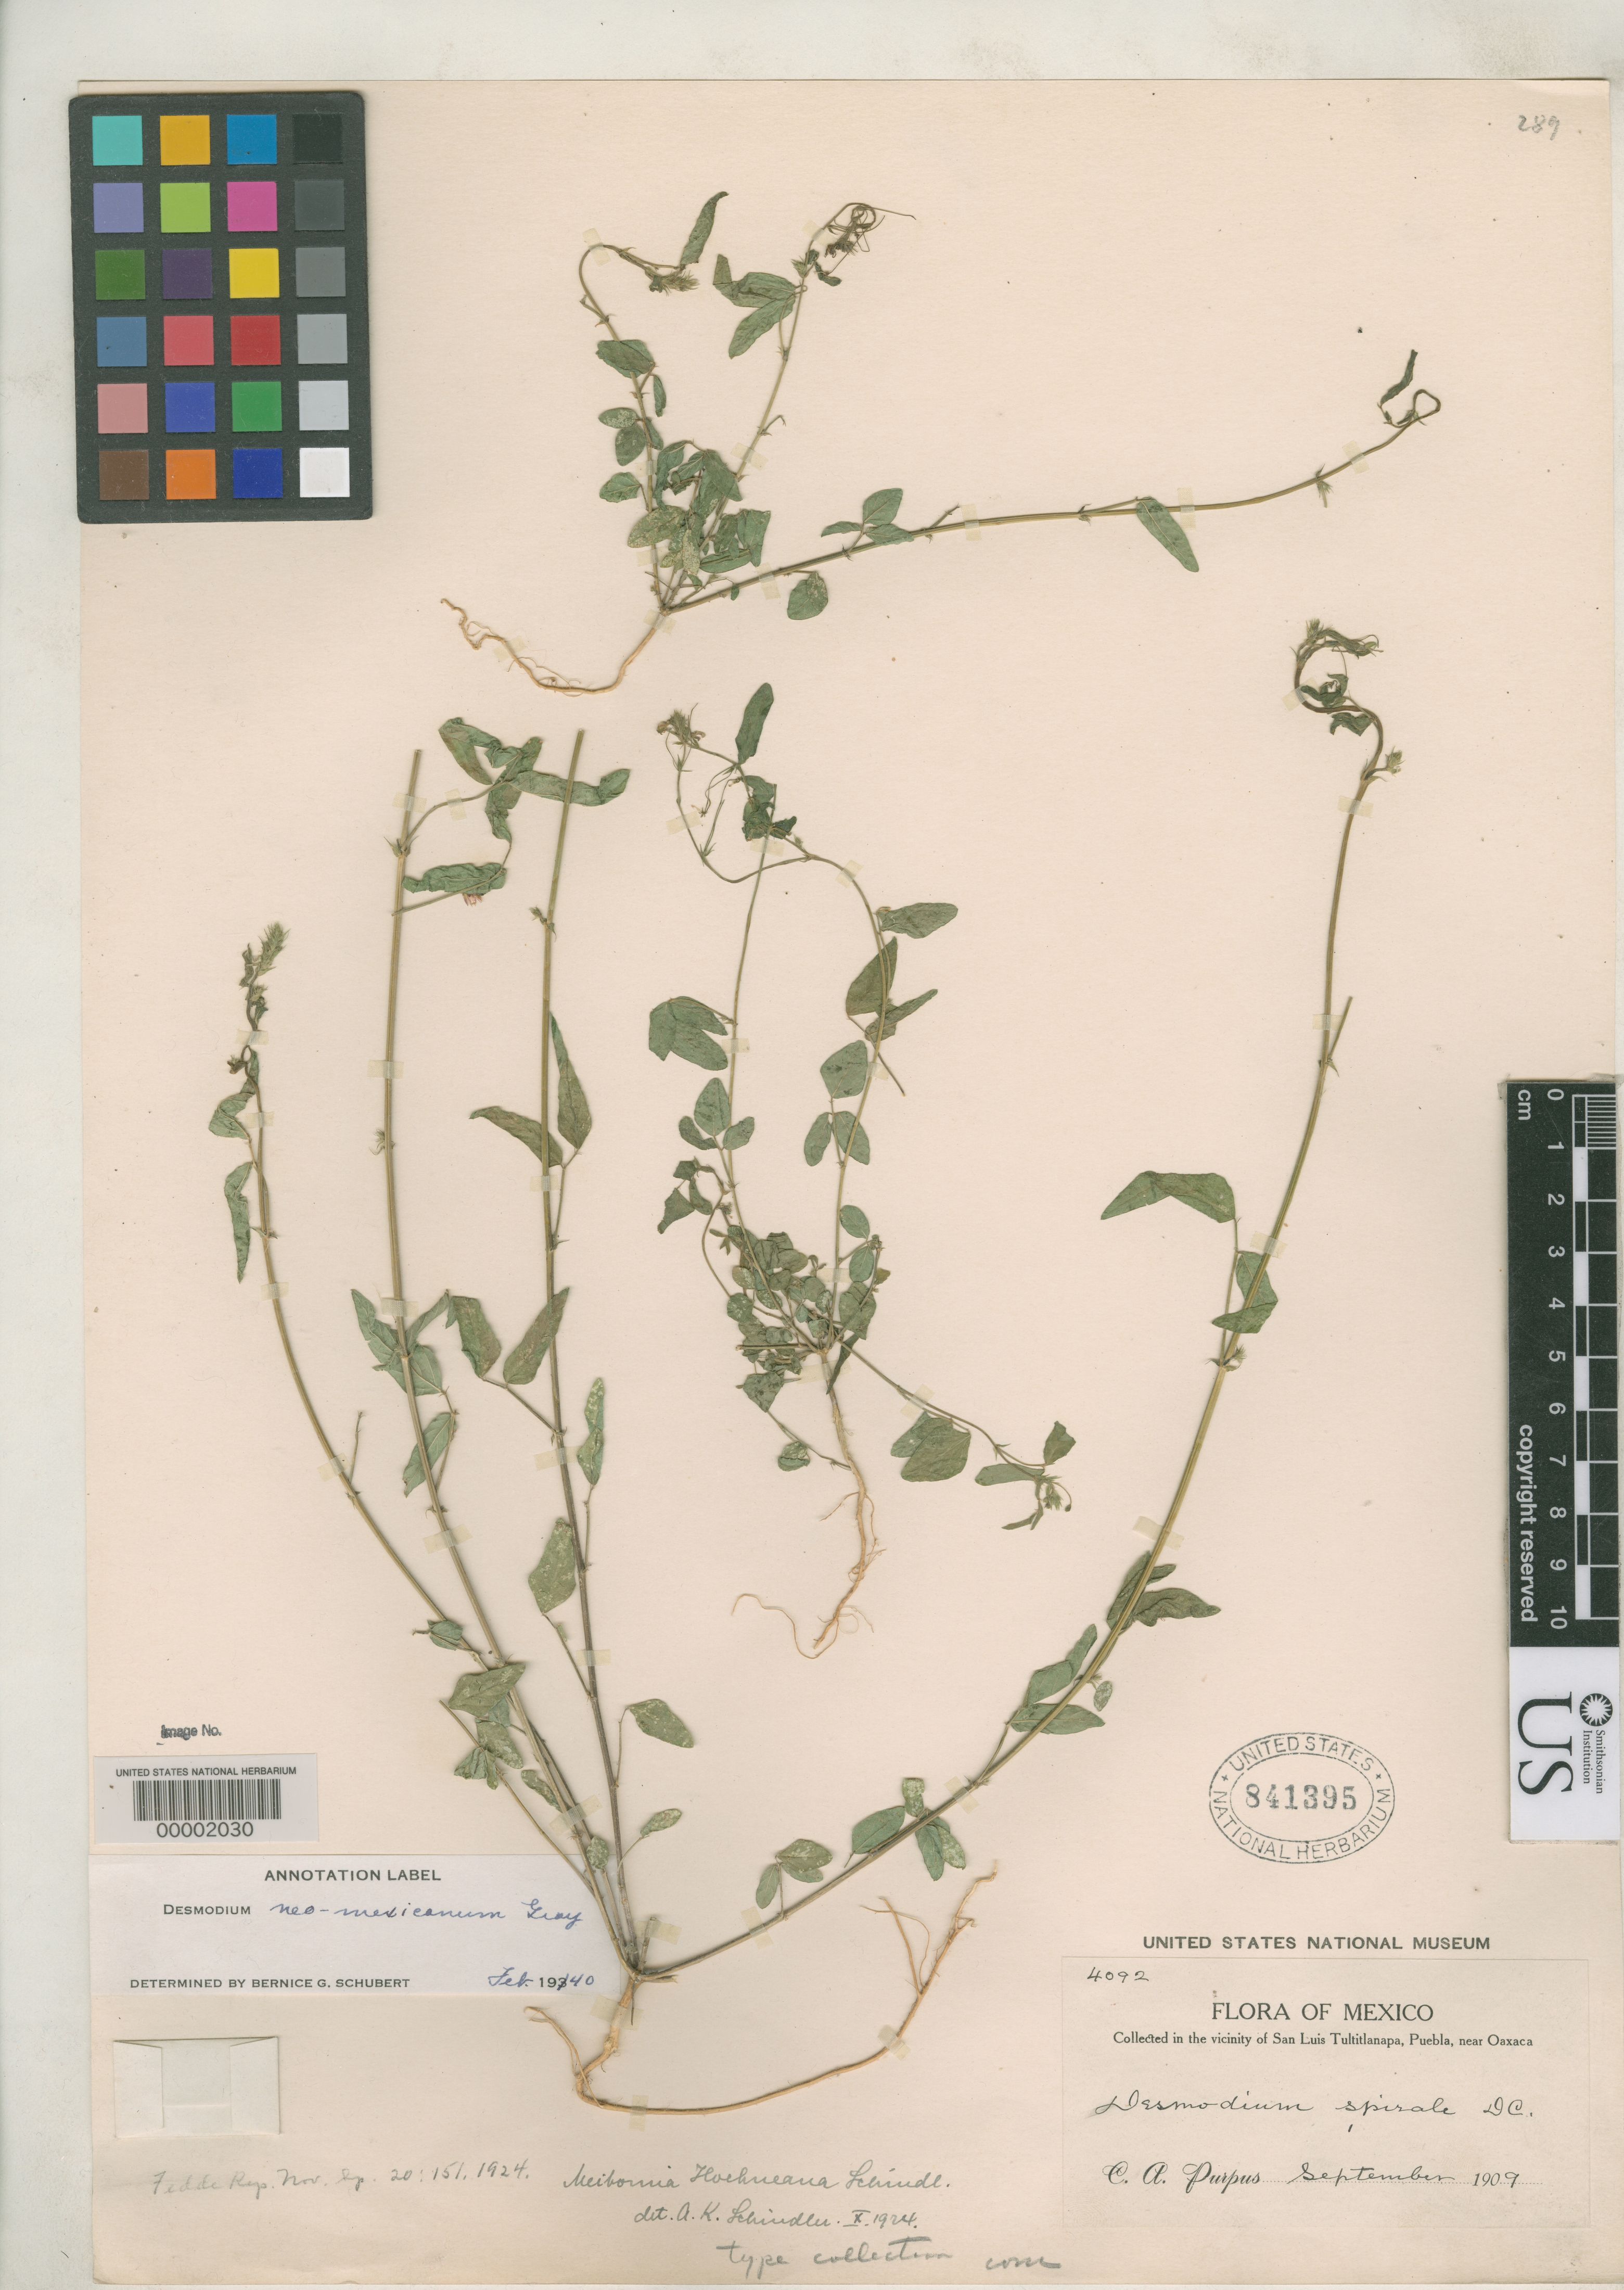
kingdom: Plantae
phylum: Tracheophyta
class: Magnoliopsida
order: Fabales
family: Fabaceae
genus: Meibomia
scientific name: Meibomia hoehneana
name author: Schindl.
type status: Isotype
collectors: C. A. Purpus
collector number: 4092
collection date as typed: Sep 1909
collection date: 1909-09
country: Mexico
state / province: Puebla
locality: San Luis Tultitlanapa.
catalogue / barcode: US 841395